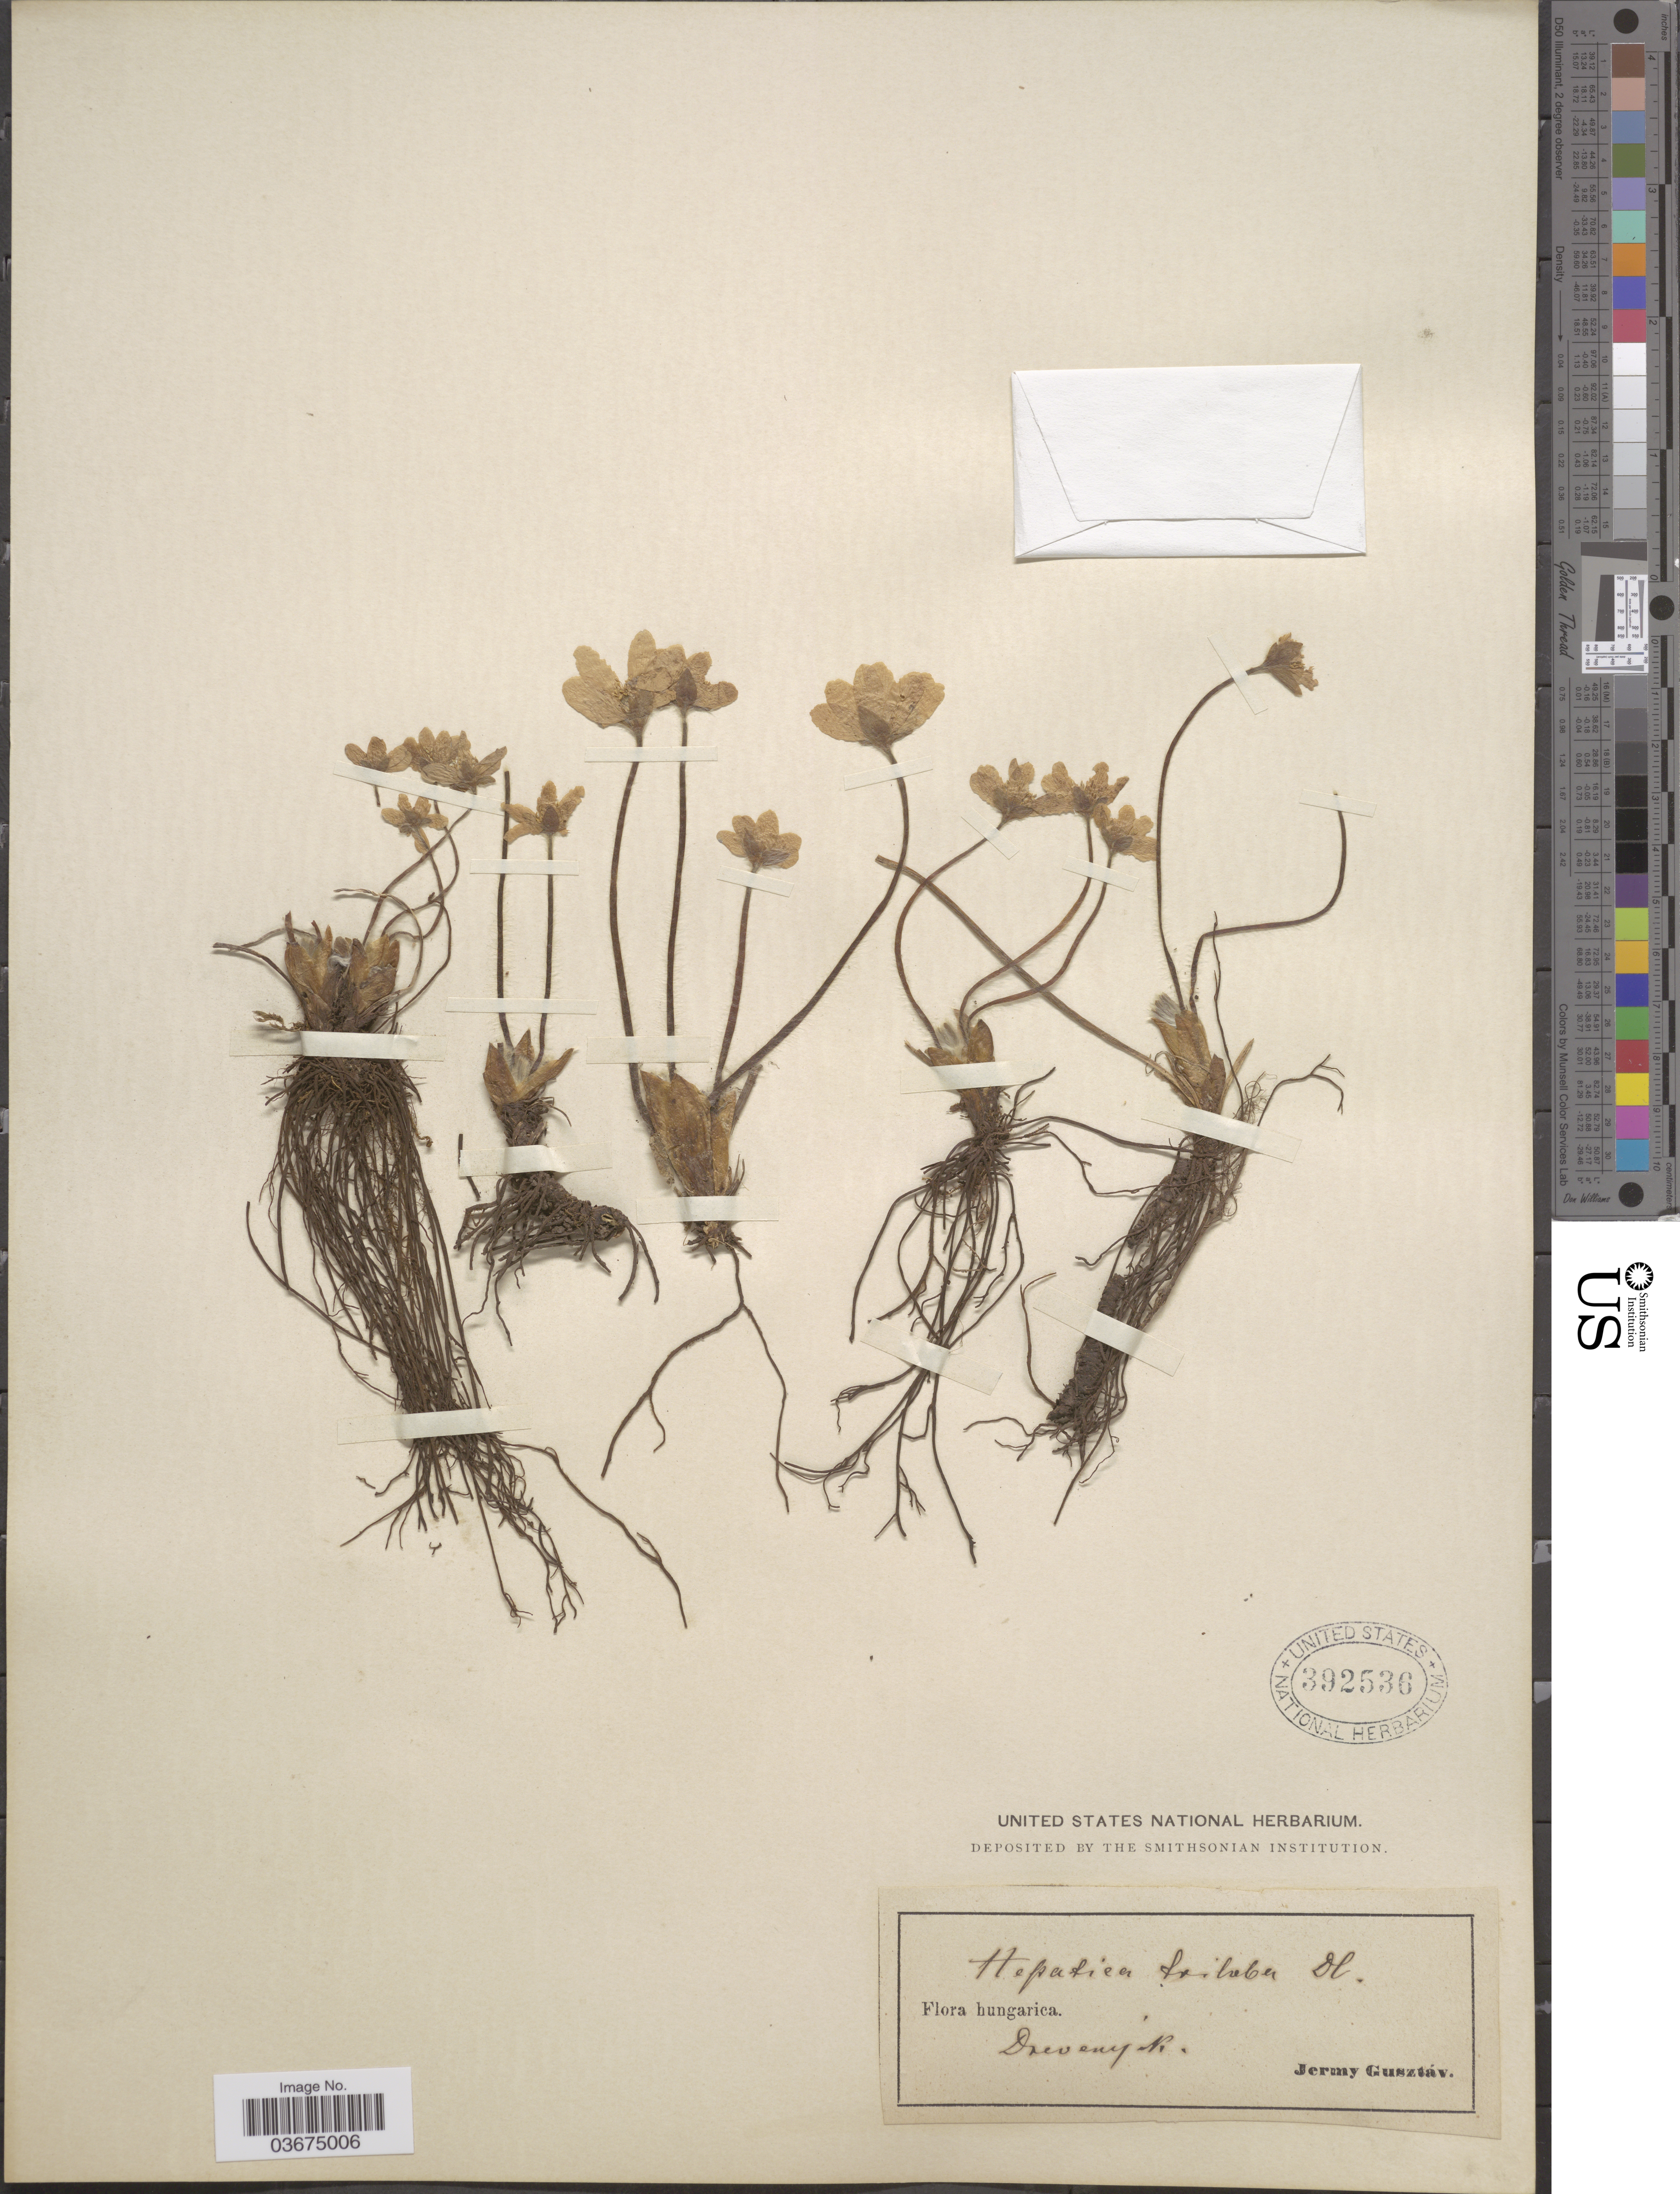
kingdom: Plantae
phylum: Tracheophyta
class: Magnoliopsida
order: Ranunculales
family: Ranunculaceae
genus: Hepatica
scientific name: Hepatica triloba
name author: Chaix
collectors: J. Gusztav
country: Hungary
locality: Hungarica. Dreveny Nr. [interpreted]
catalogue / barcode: US 392536